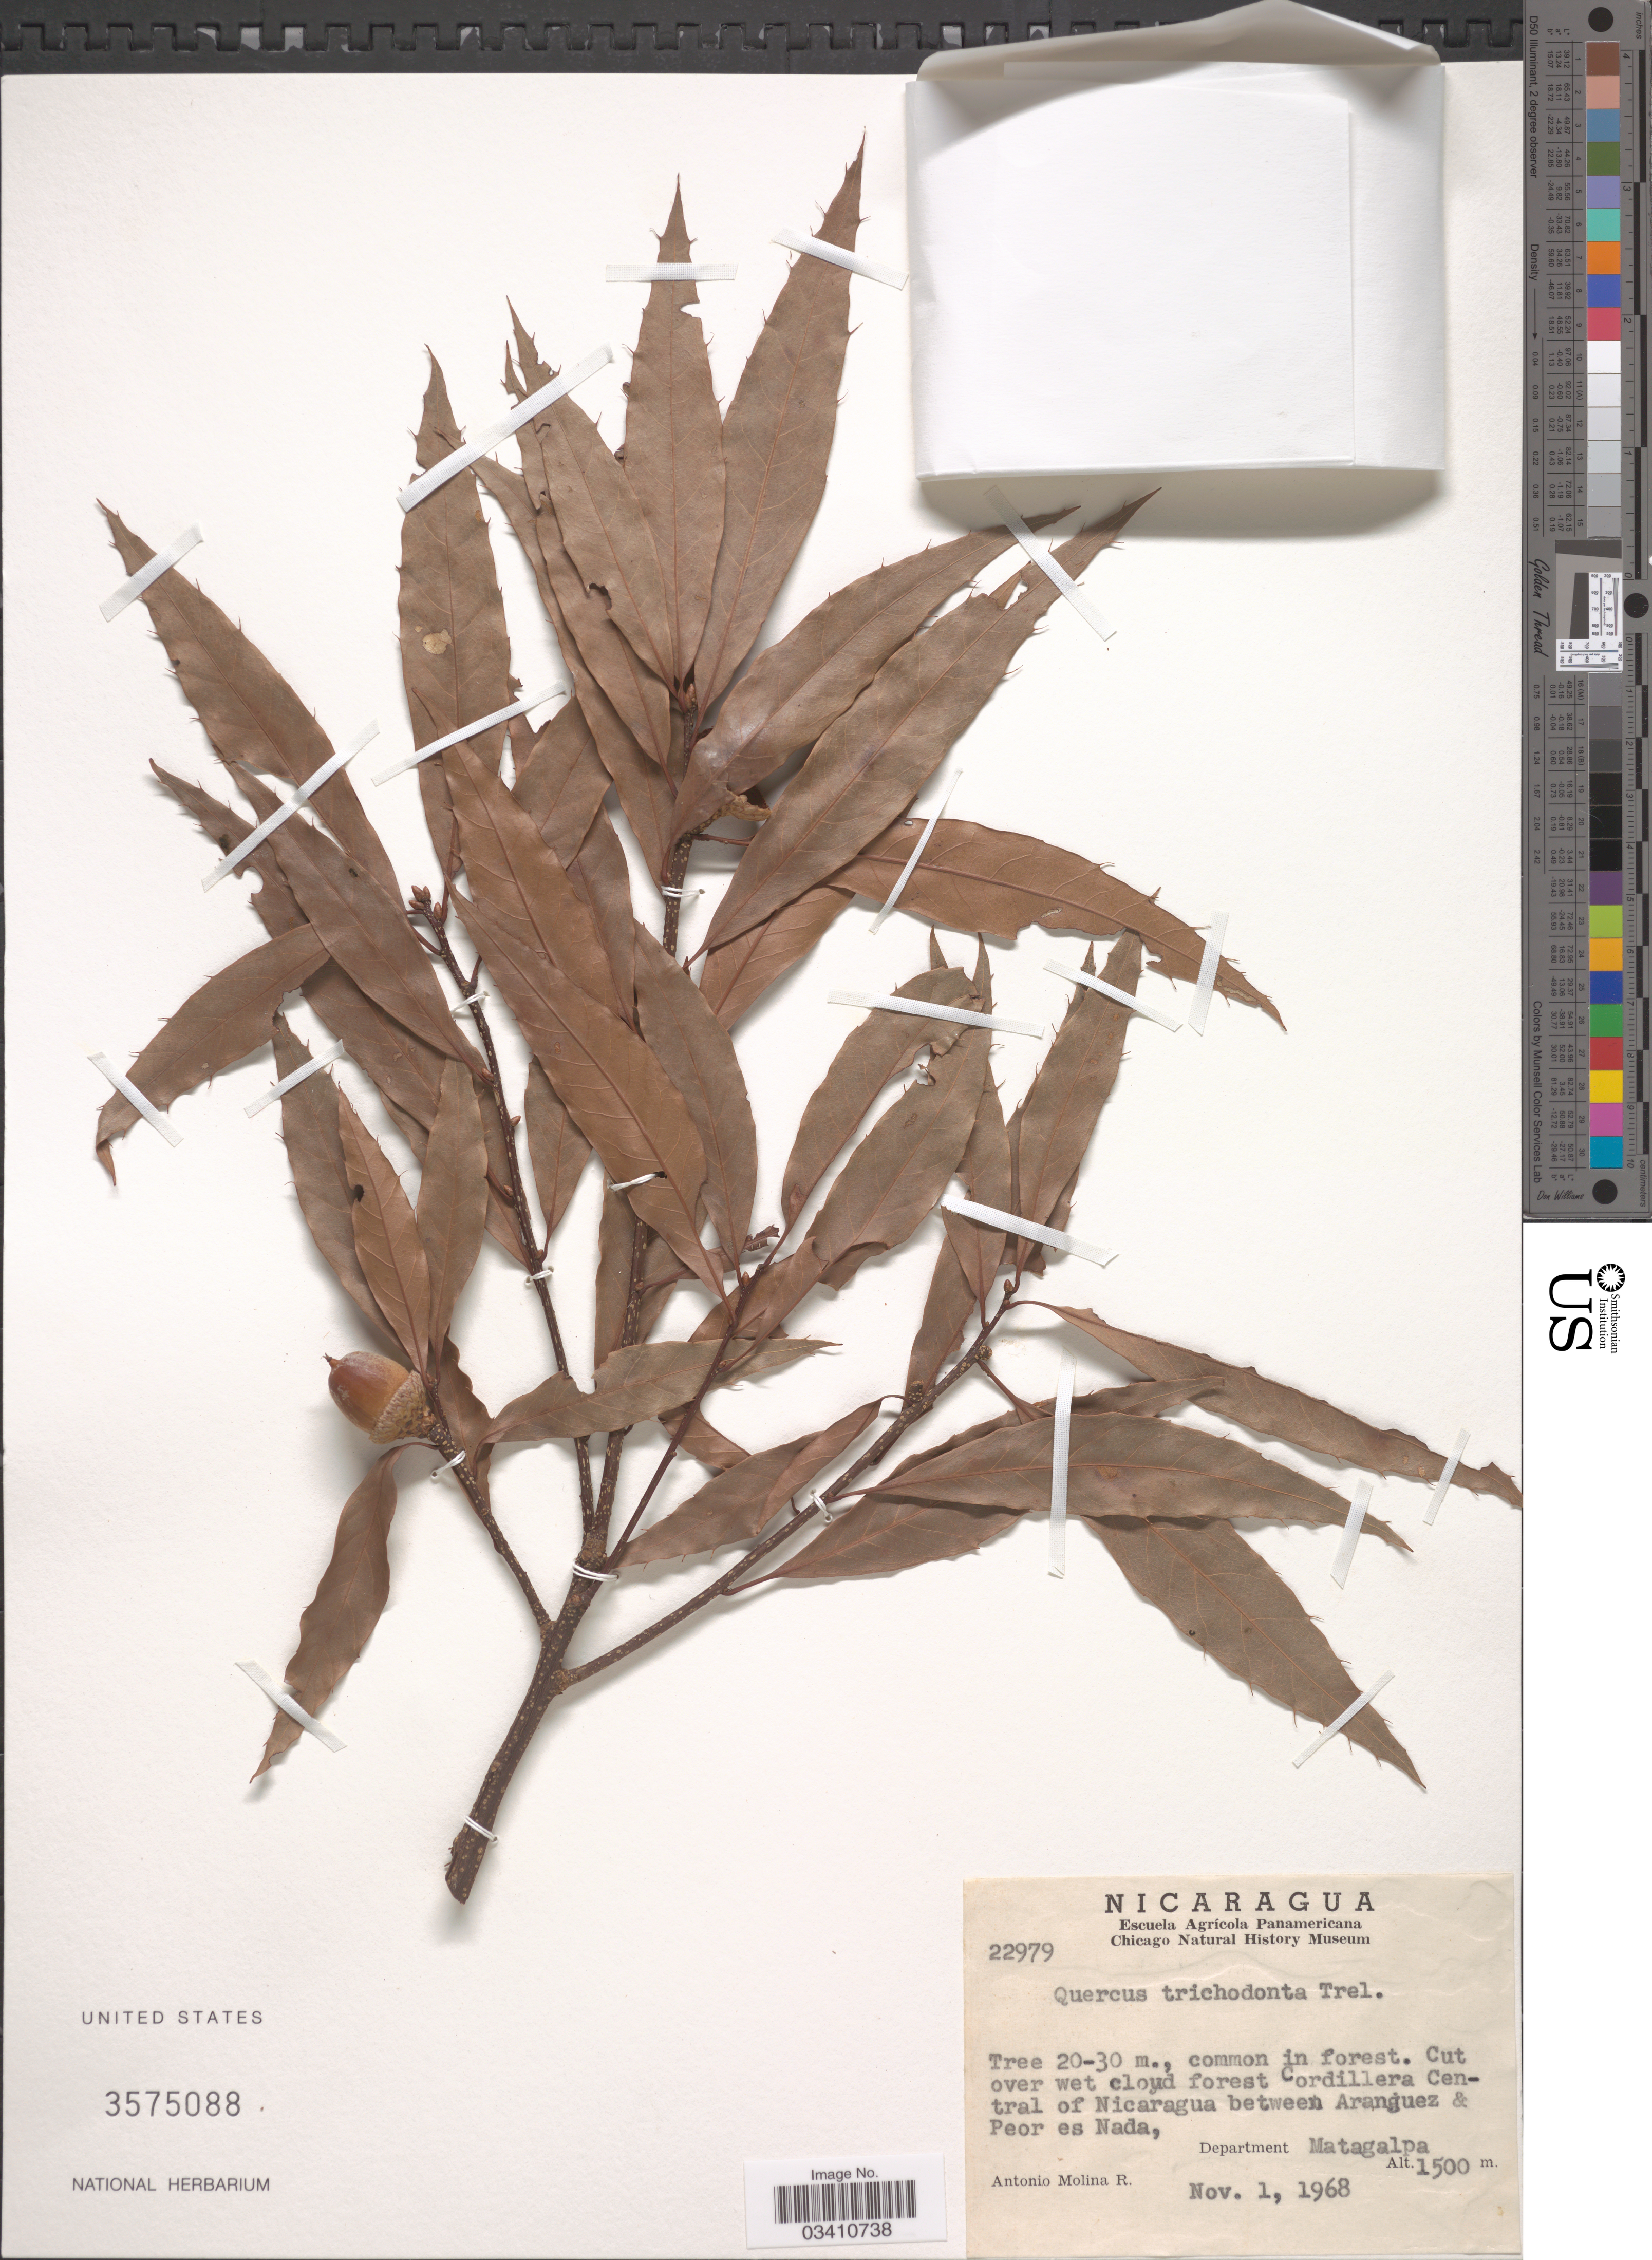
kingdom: Plantae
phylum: Tracheophyta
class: Magnoliopsida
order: Fagales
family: Fagaceae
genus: Quercus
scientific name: Quercus trichodonta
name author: Trel.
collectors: A. Molina R.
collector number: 22979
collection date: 1968-11-01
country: Nicaragua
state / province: Matagalpa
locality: Cordillera Central of Nicaragua between Aranjuez & Peor es Nada, Department Matagalpa.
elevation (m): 1500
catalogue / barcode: US 3575088